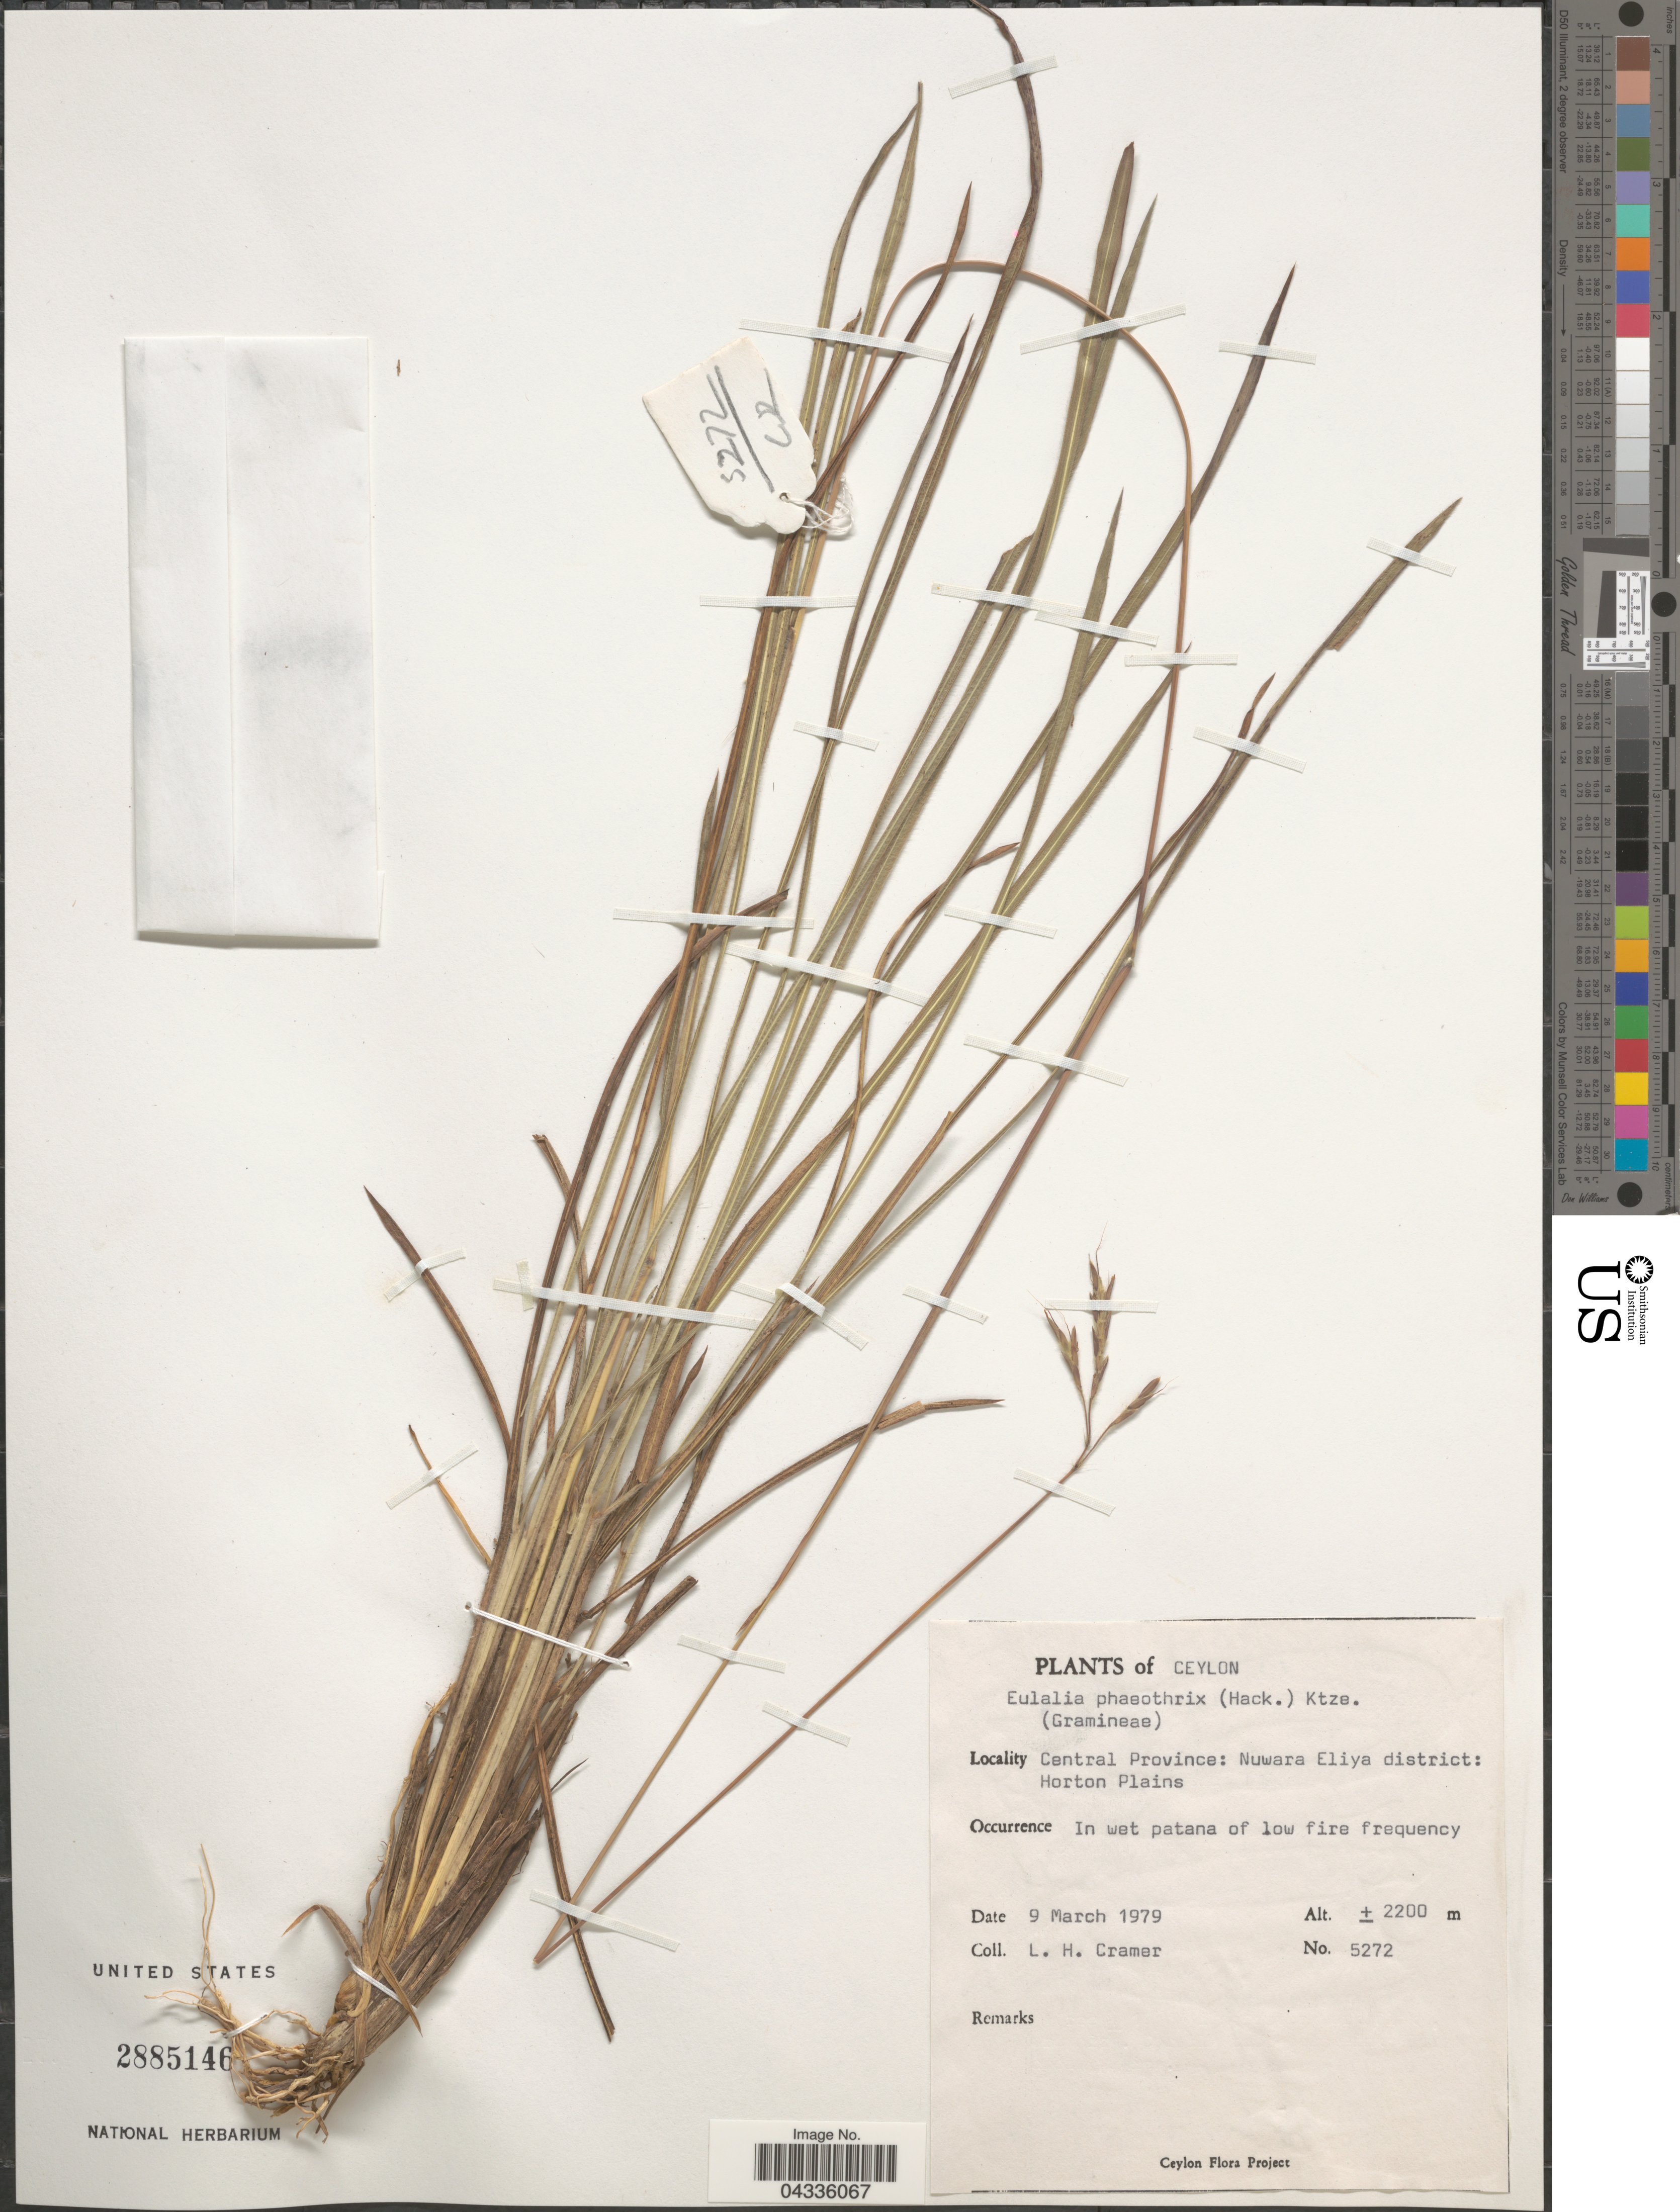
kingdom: Plantae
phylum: Tracheophyta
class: Liliopsida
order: Poales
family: Poaceae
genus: Eulalia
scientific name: Eulalia phaeothrix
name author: (Hack.) Kuntze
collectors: L. H. Cramer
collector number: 5272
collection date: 1979-03-09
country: Sri Lanka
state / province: Central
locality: Ceylon. Nuwara Eliya district: Horton Plains.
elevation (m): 2200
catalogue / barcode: US 2885146